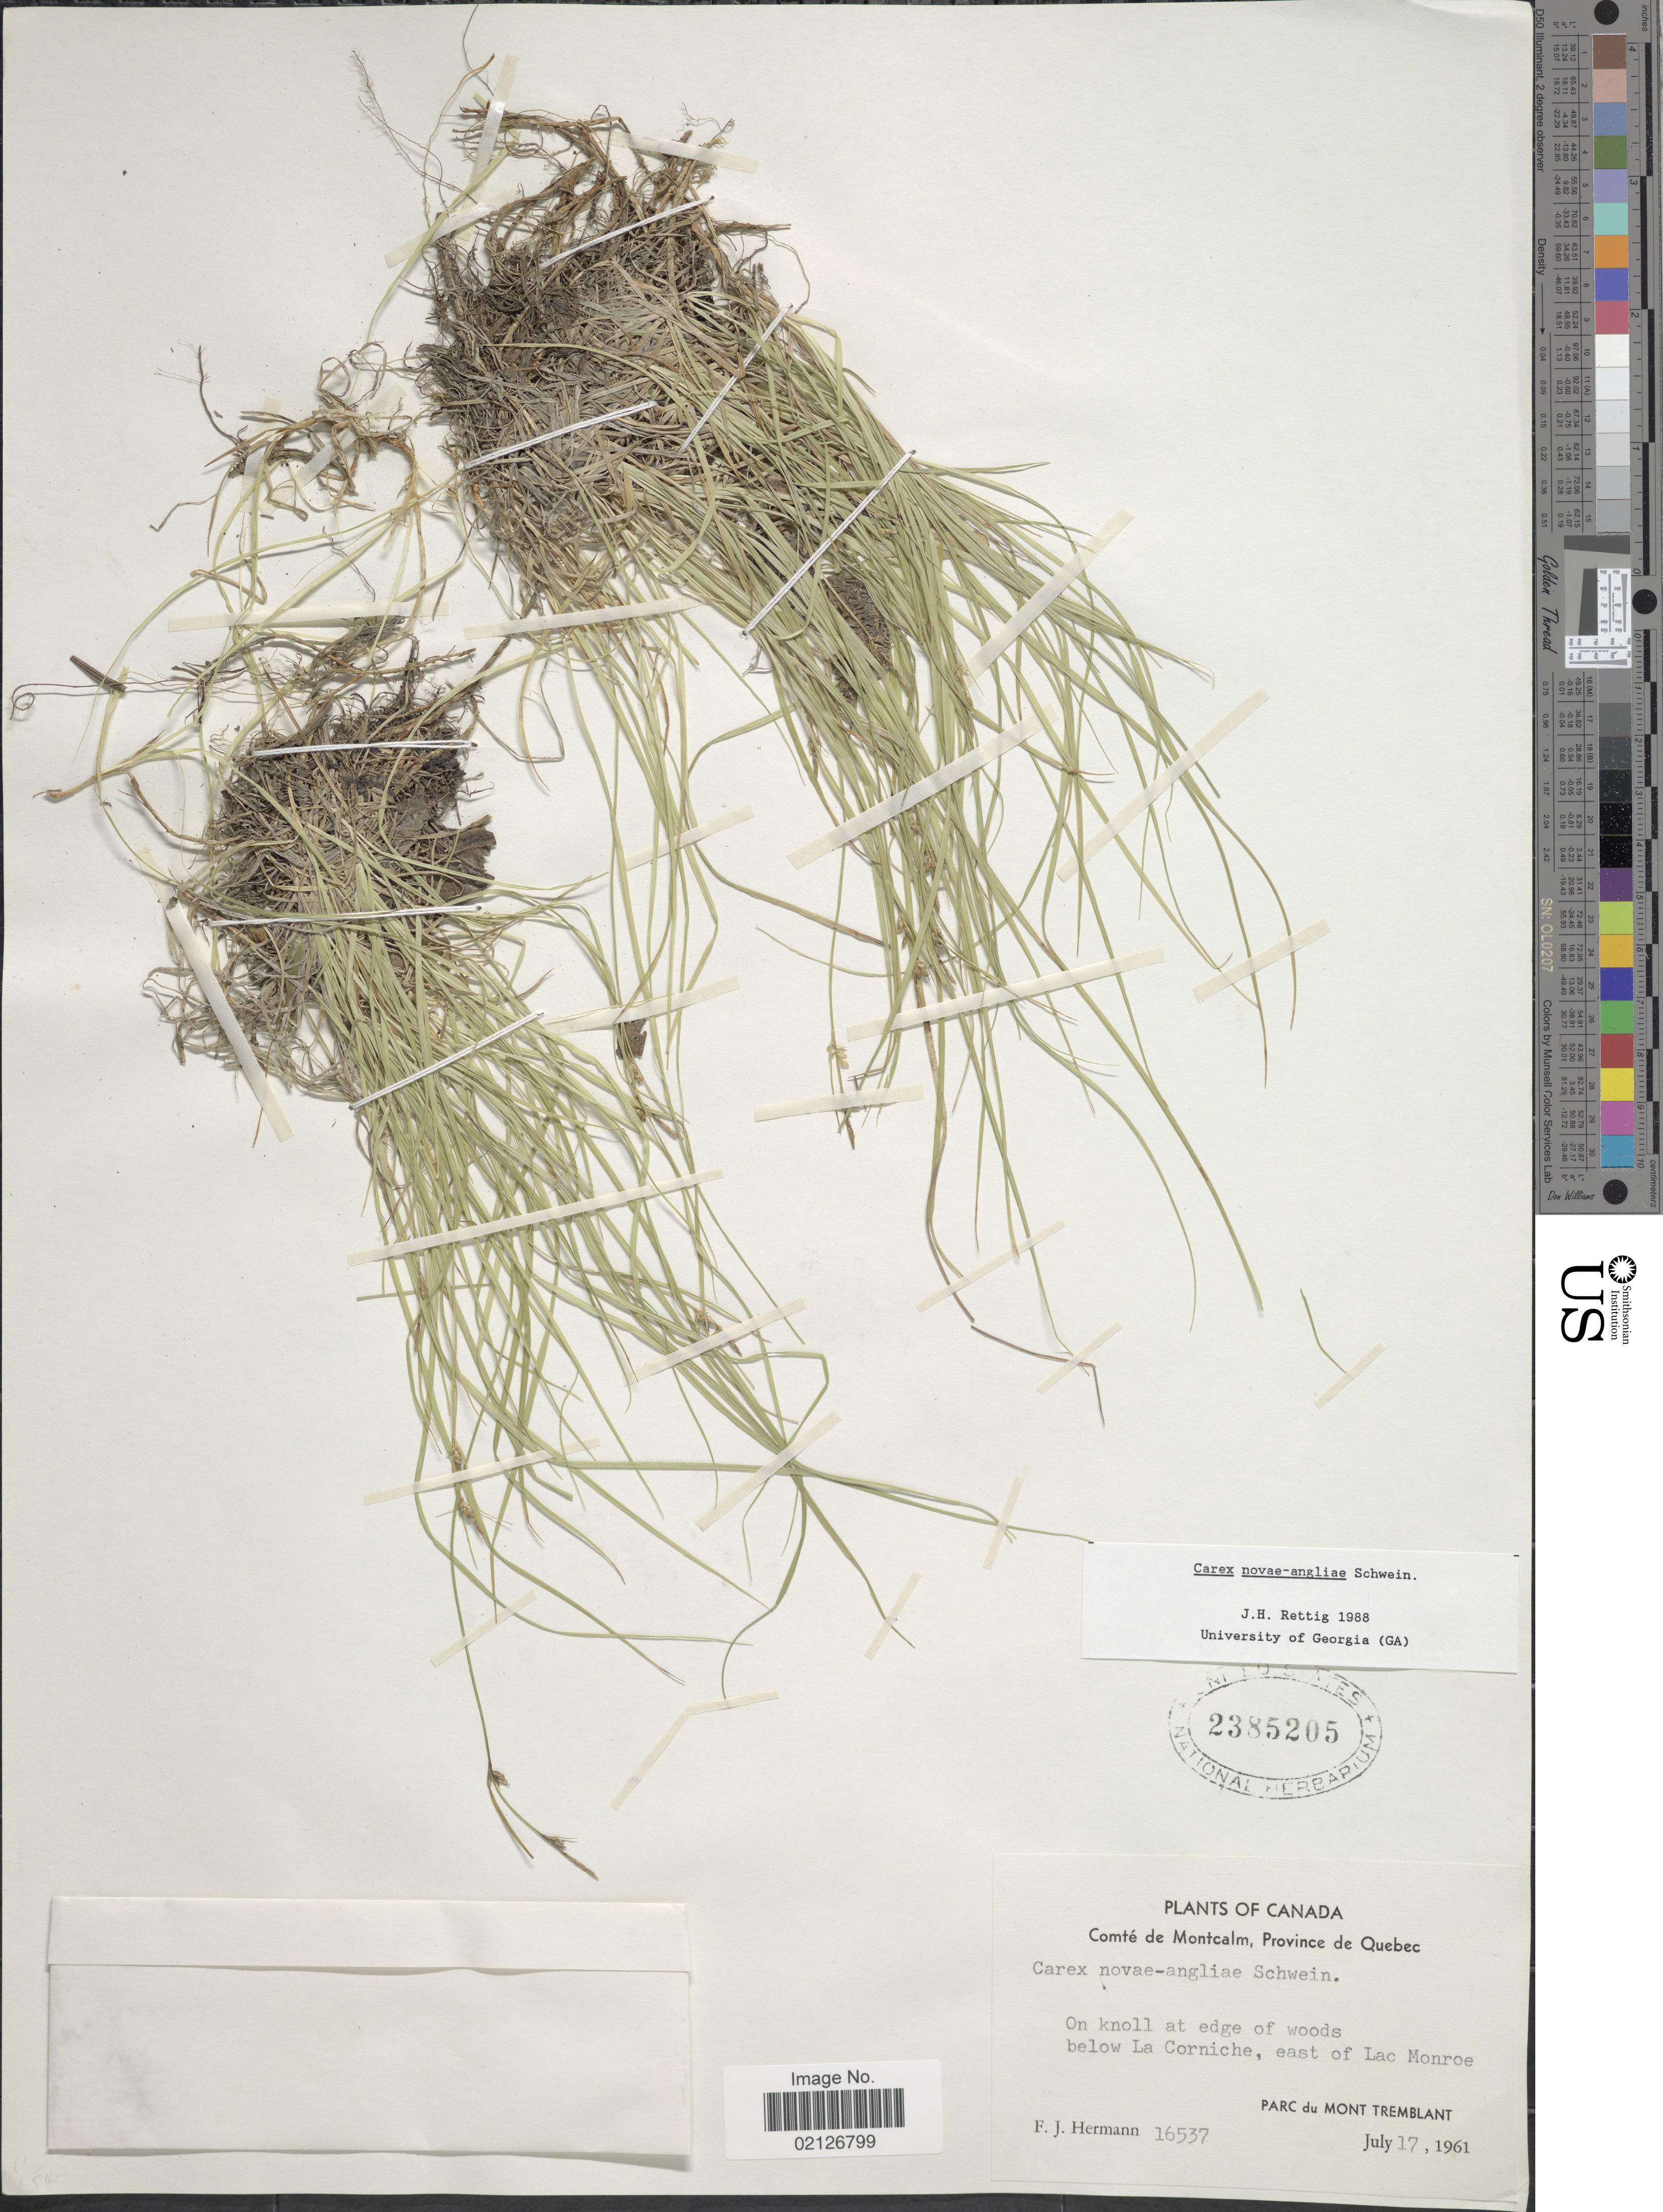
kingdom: Plantae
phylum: Tracheophyta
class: Liliopsida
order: Poales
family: Cyperaceae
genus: Carex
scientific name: Carex novae-angliae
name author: Schwein.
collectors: F. J. Hermann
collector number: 16537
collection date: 1961-07-17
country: Canada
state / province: Quebec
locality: Comte de Montcalm, on knoll at edge of woods below La Corniche, east of Lac Monroe, Parc du Mont Tremblant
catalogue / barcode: US 2385205